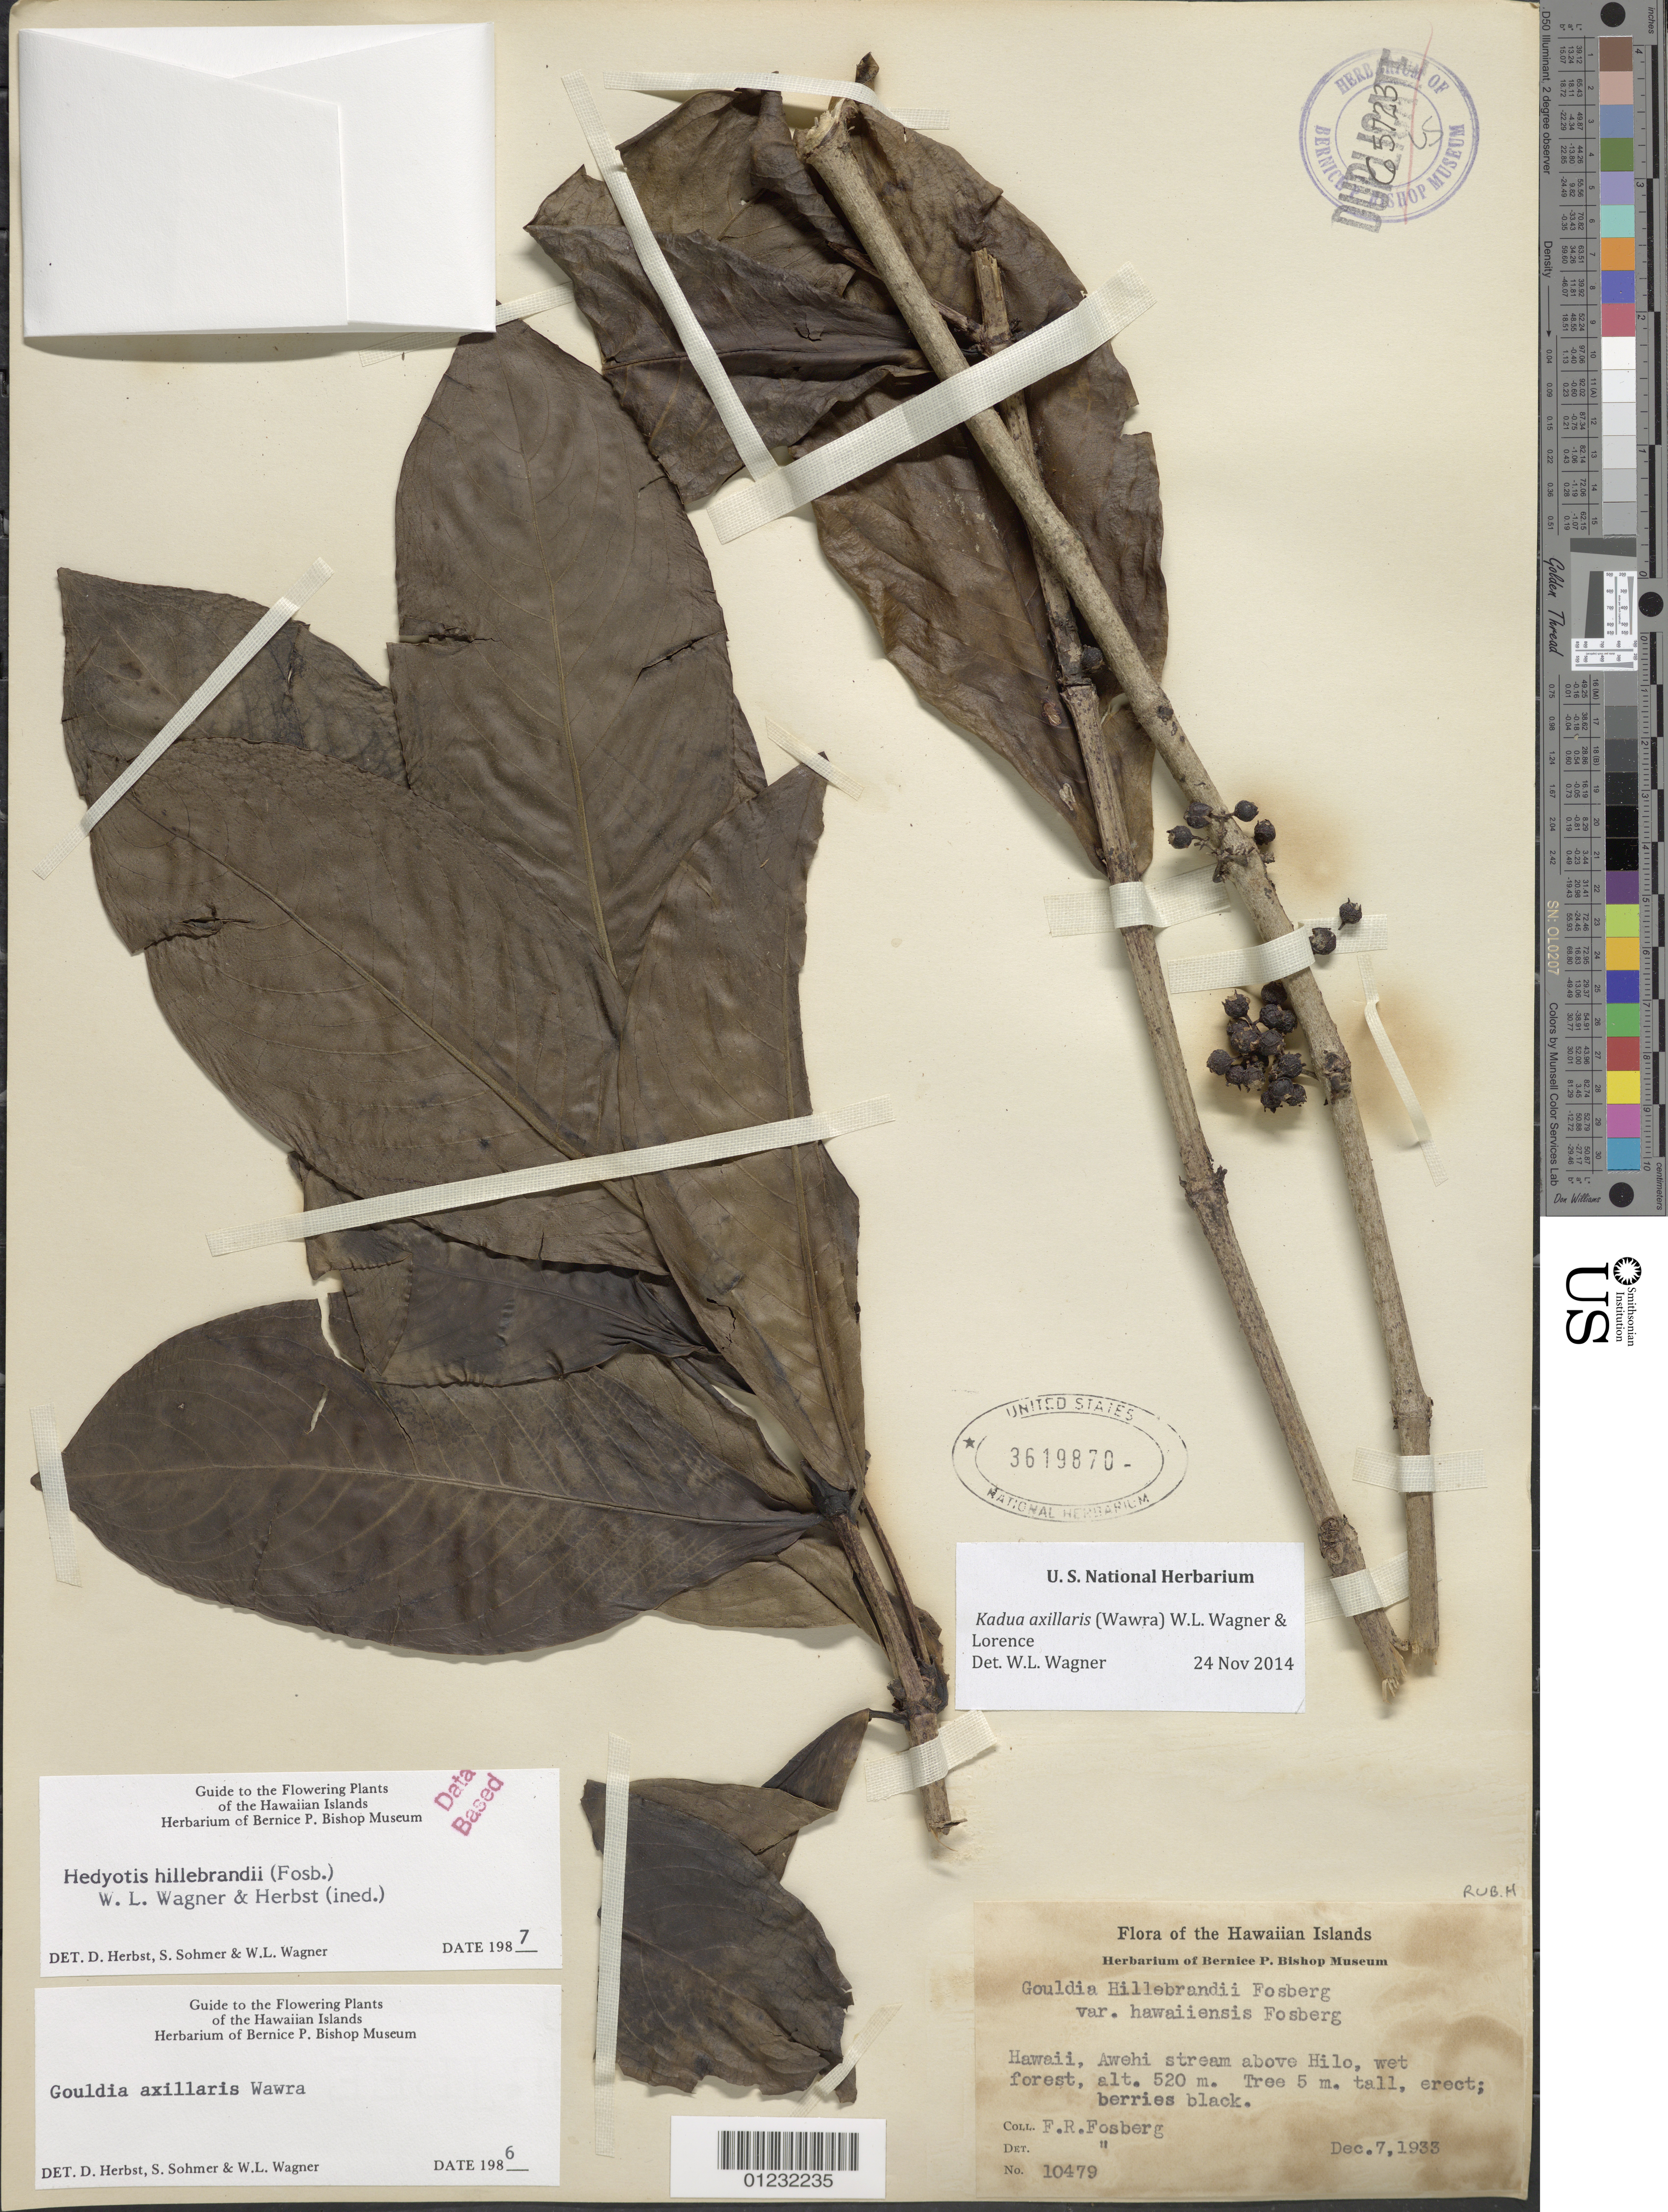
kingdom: Plantae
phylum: Tracheophyta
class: Magnoliopsida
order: Gentianales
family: Rubiaceae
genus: Kadua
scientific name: Kadua axillaris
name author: (Wawra) W.L. Wagner & Lorence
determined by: Wagner, W. L., (BOT), Smithsonian Institution - National Museum of Natural History (UNITED STATES)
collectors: F. R. Fosberg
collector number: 10479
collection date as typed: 7 Dec 1933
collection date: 1933-12-07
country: United States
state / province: Hawaii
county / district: Hawaii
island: Hawaii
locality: Awehi Stream above Hilo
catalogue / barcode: US 3619870